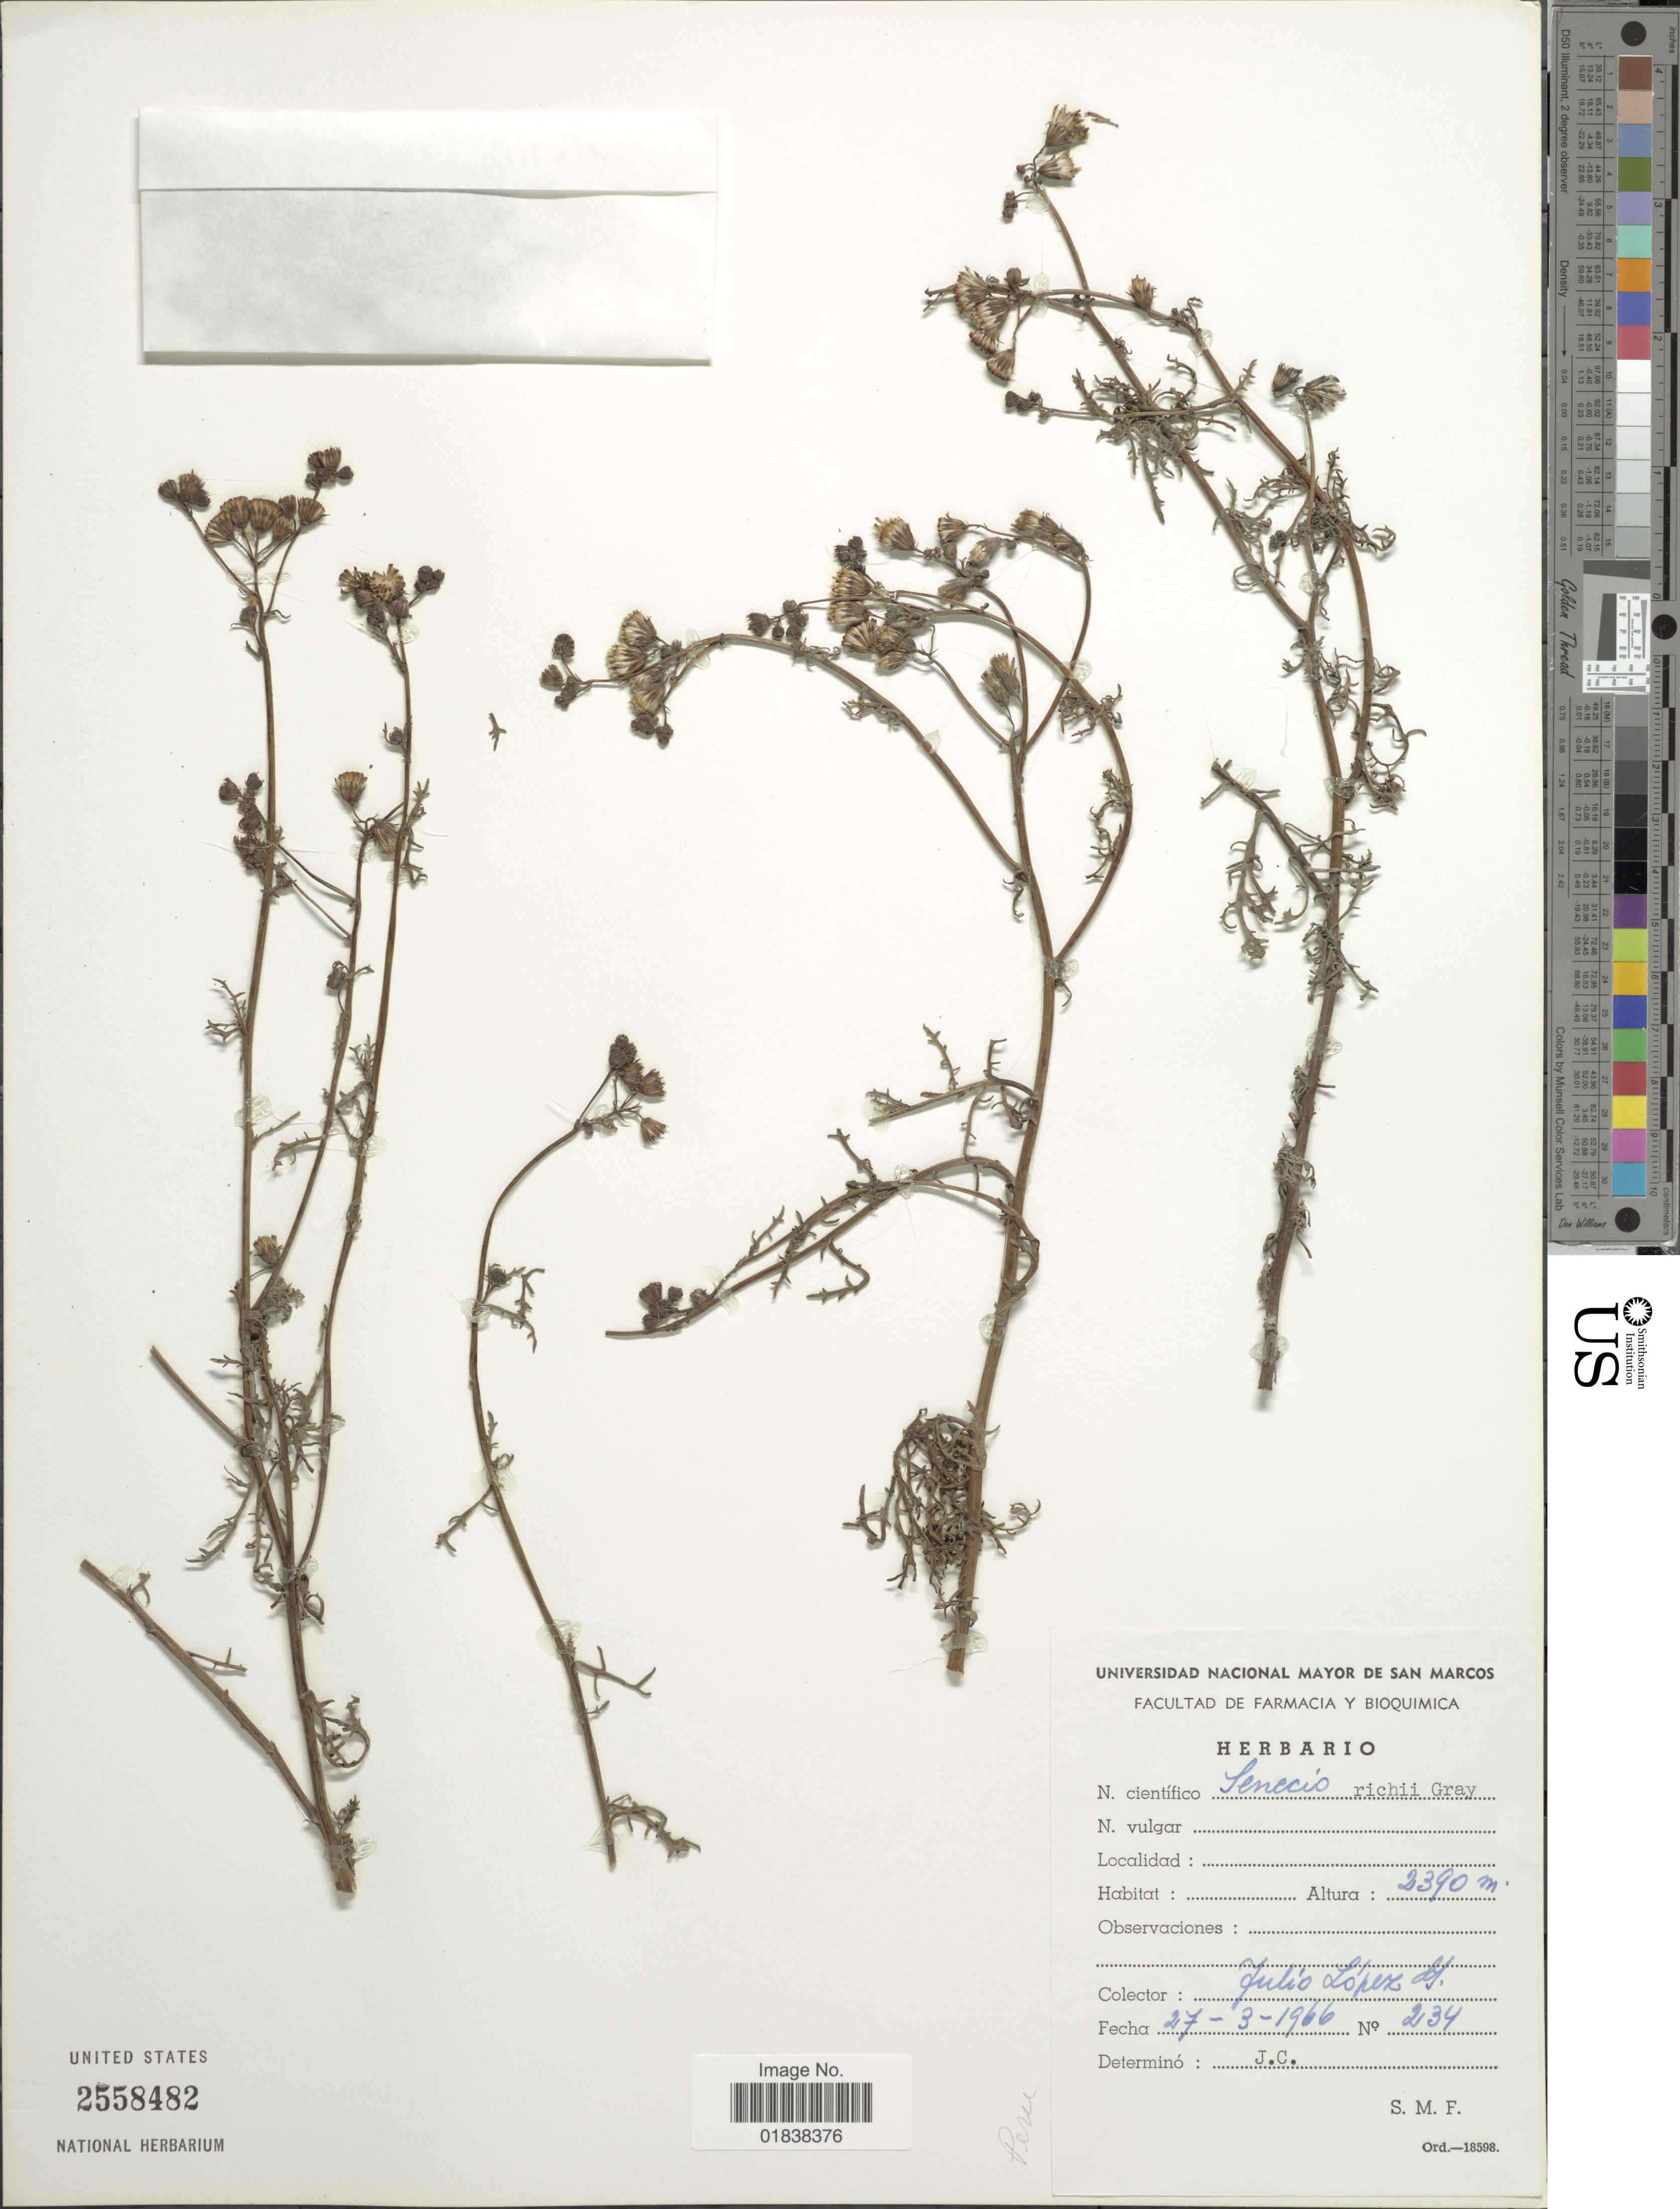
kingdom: Plantae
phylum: Tracheophyta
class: Magnoliopsida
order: Asterales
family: Asteraceae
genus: Senecio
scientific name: Senecio richii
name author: A. Gray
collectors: J. López G.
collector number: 234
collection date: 1966-03-27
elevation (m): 2390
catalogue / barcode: US 2558482